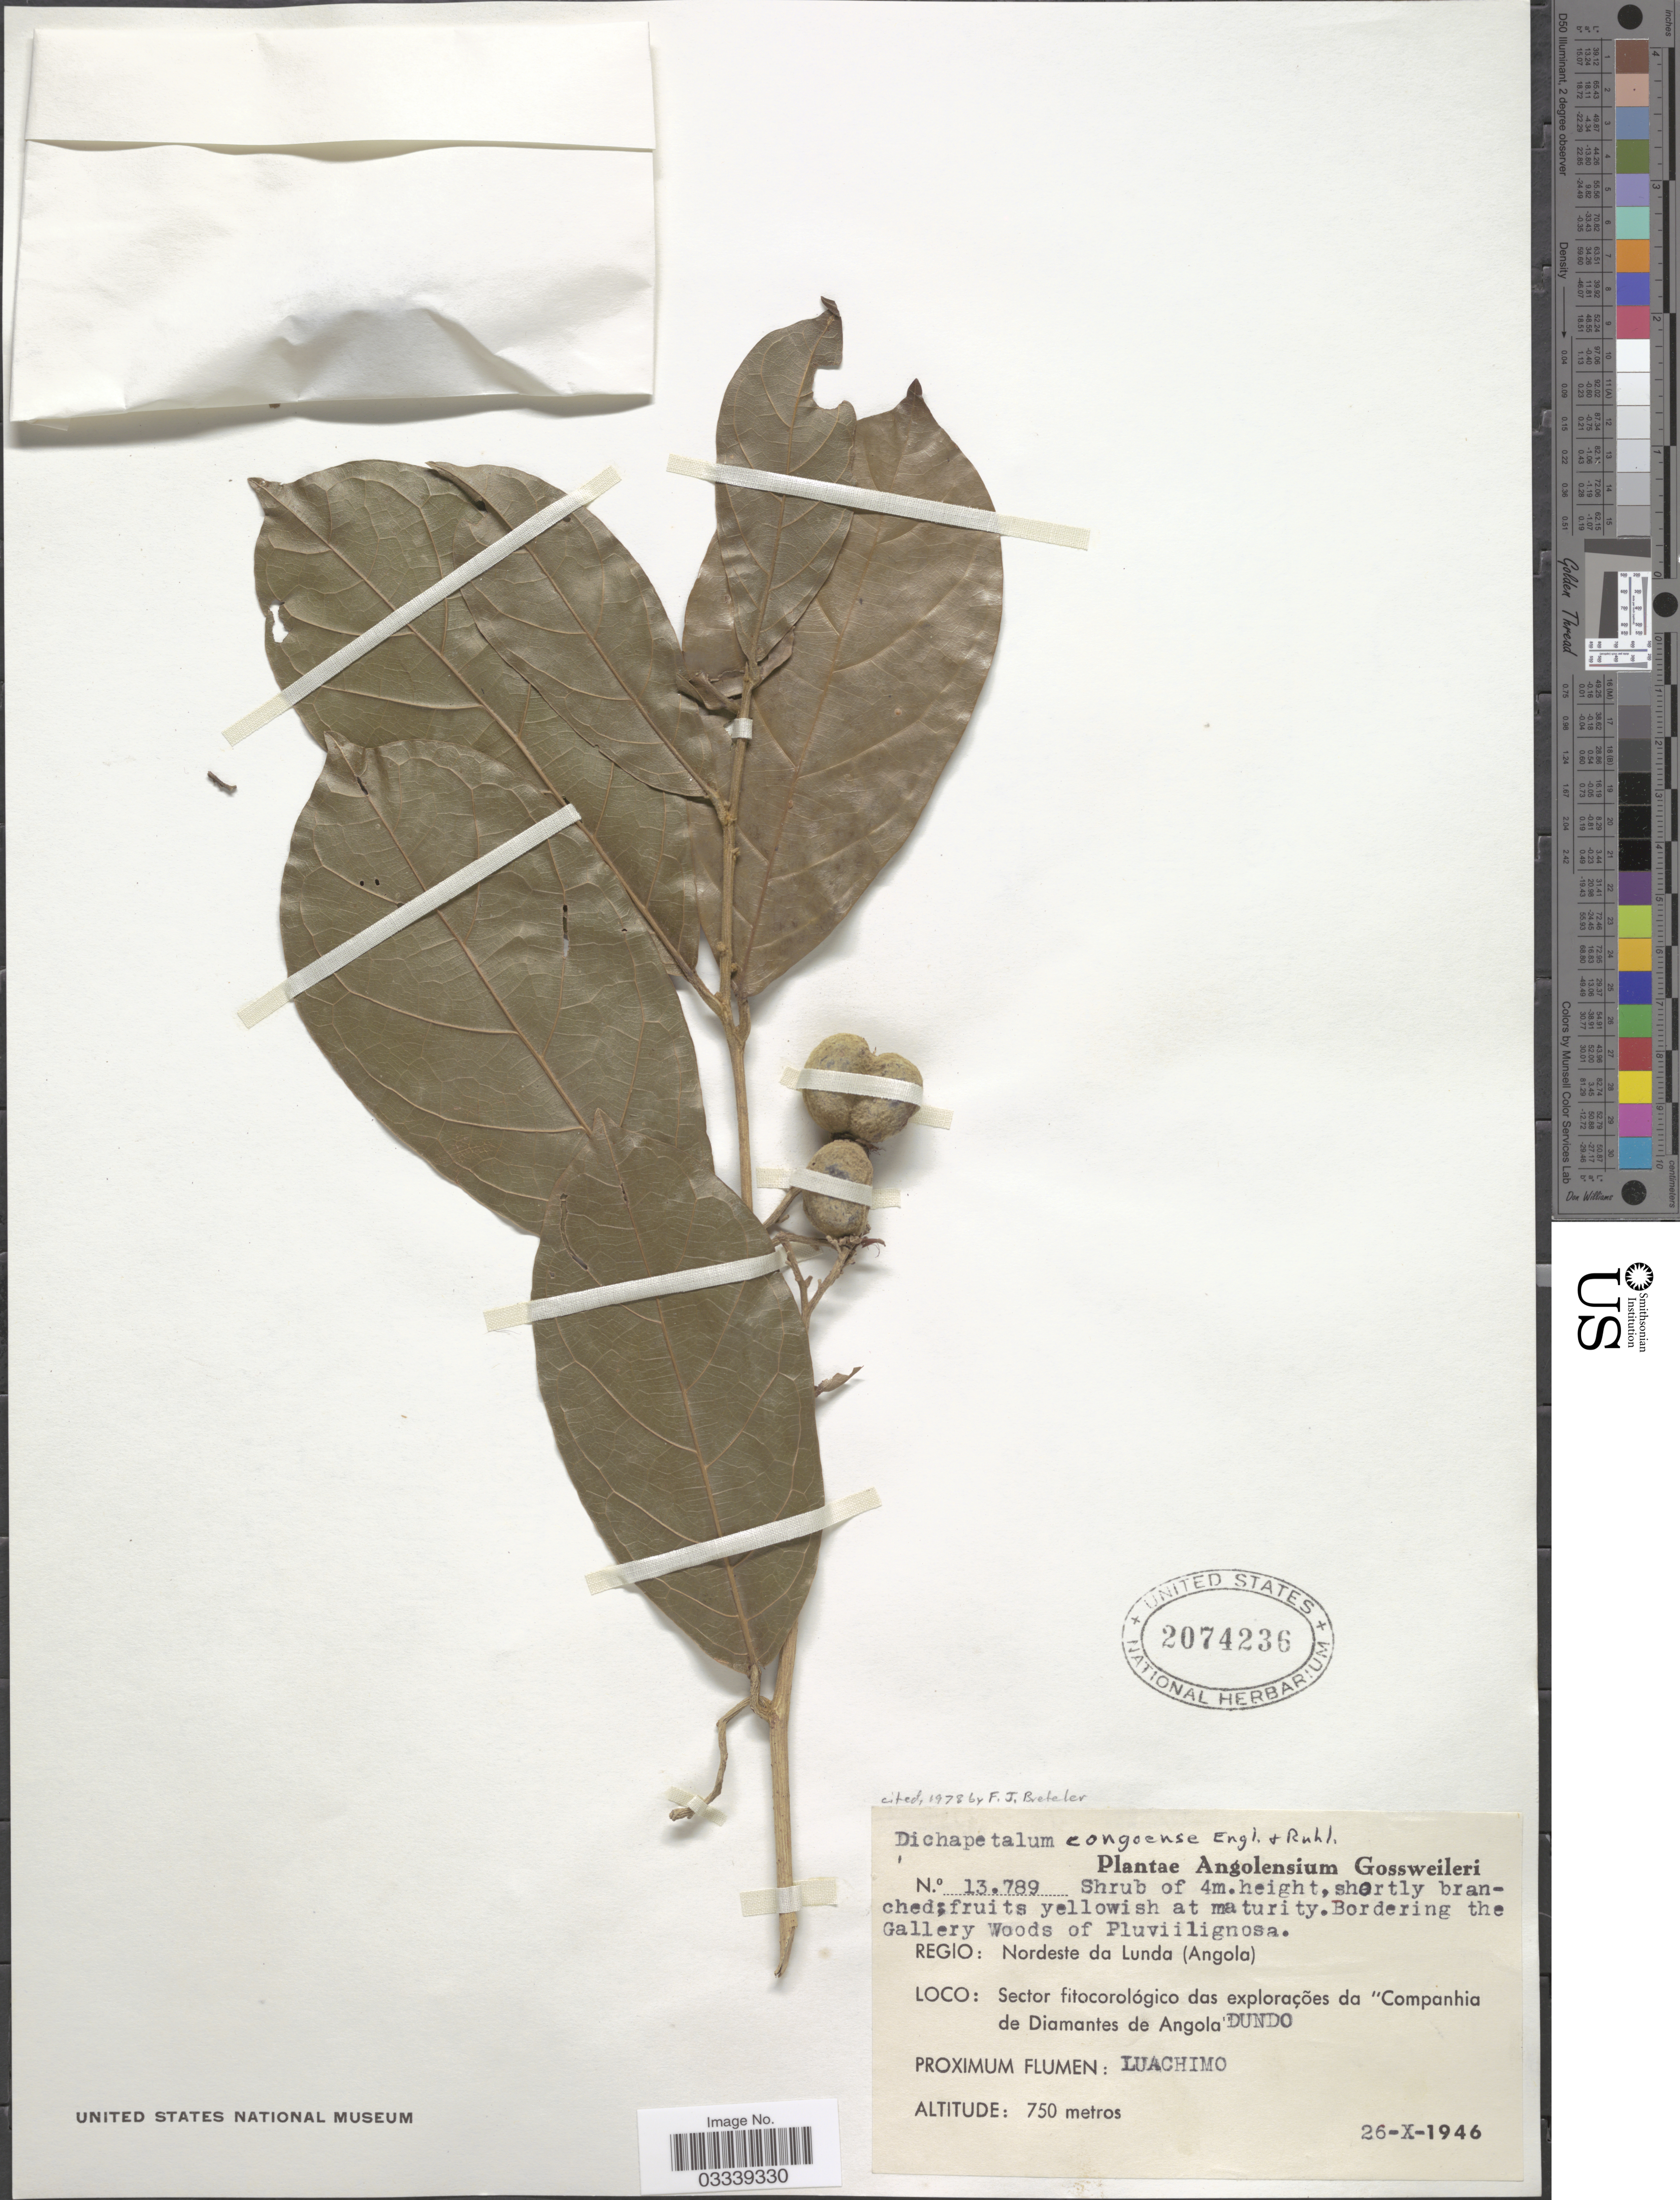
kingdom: Plantae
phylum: Tracheophyta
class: Magnoliopsida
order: Malpighiales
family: Dichapetalaceae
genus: Dichapetalum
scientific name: Dichapetalum congoense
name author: Engl. & Ruhland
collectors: -. Gossweiler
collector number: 13789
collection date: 1946-10-26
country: Angola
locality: Regio: Nordeste da Lunda, Sector fitocorológico das explorações da "Companhia de Diamantes de Angola" Dundo.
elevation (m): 750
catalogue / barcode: US 2074236